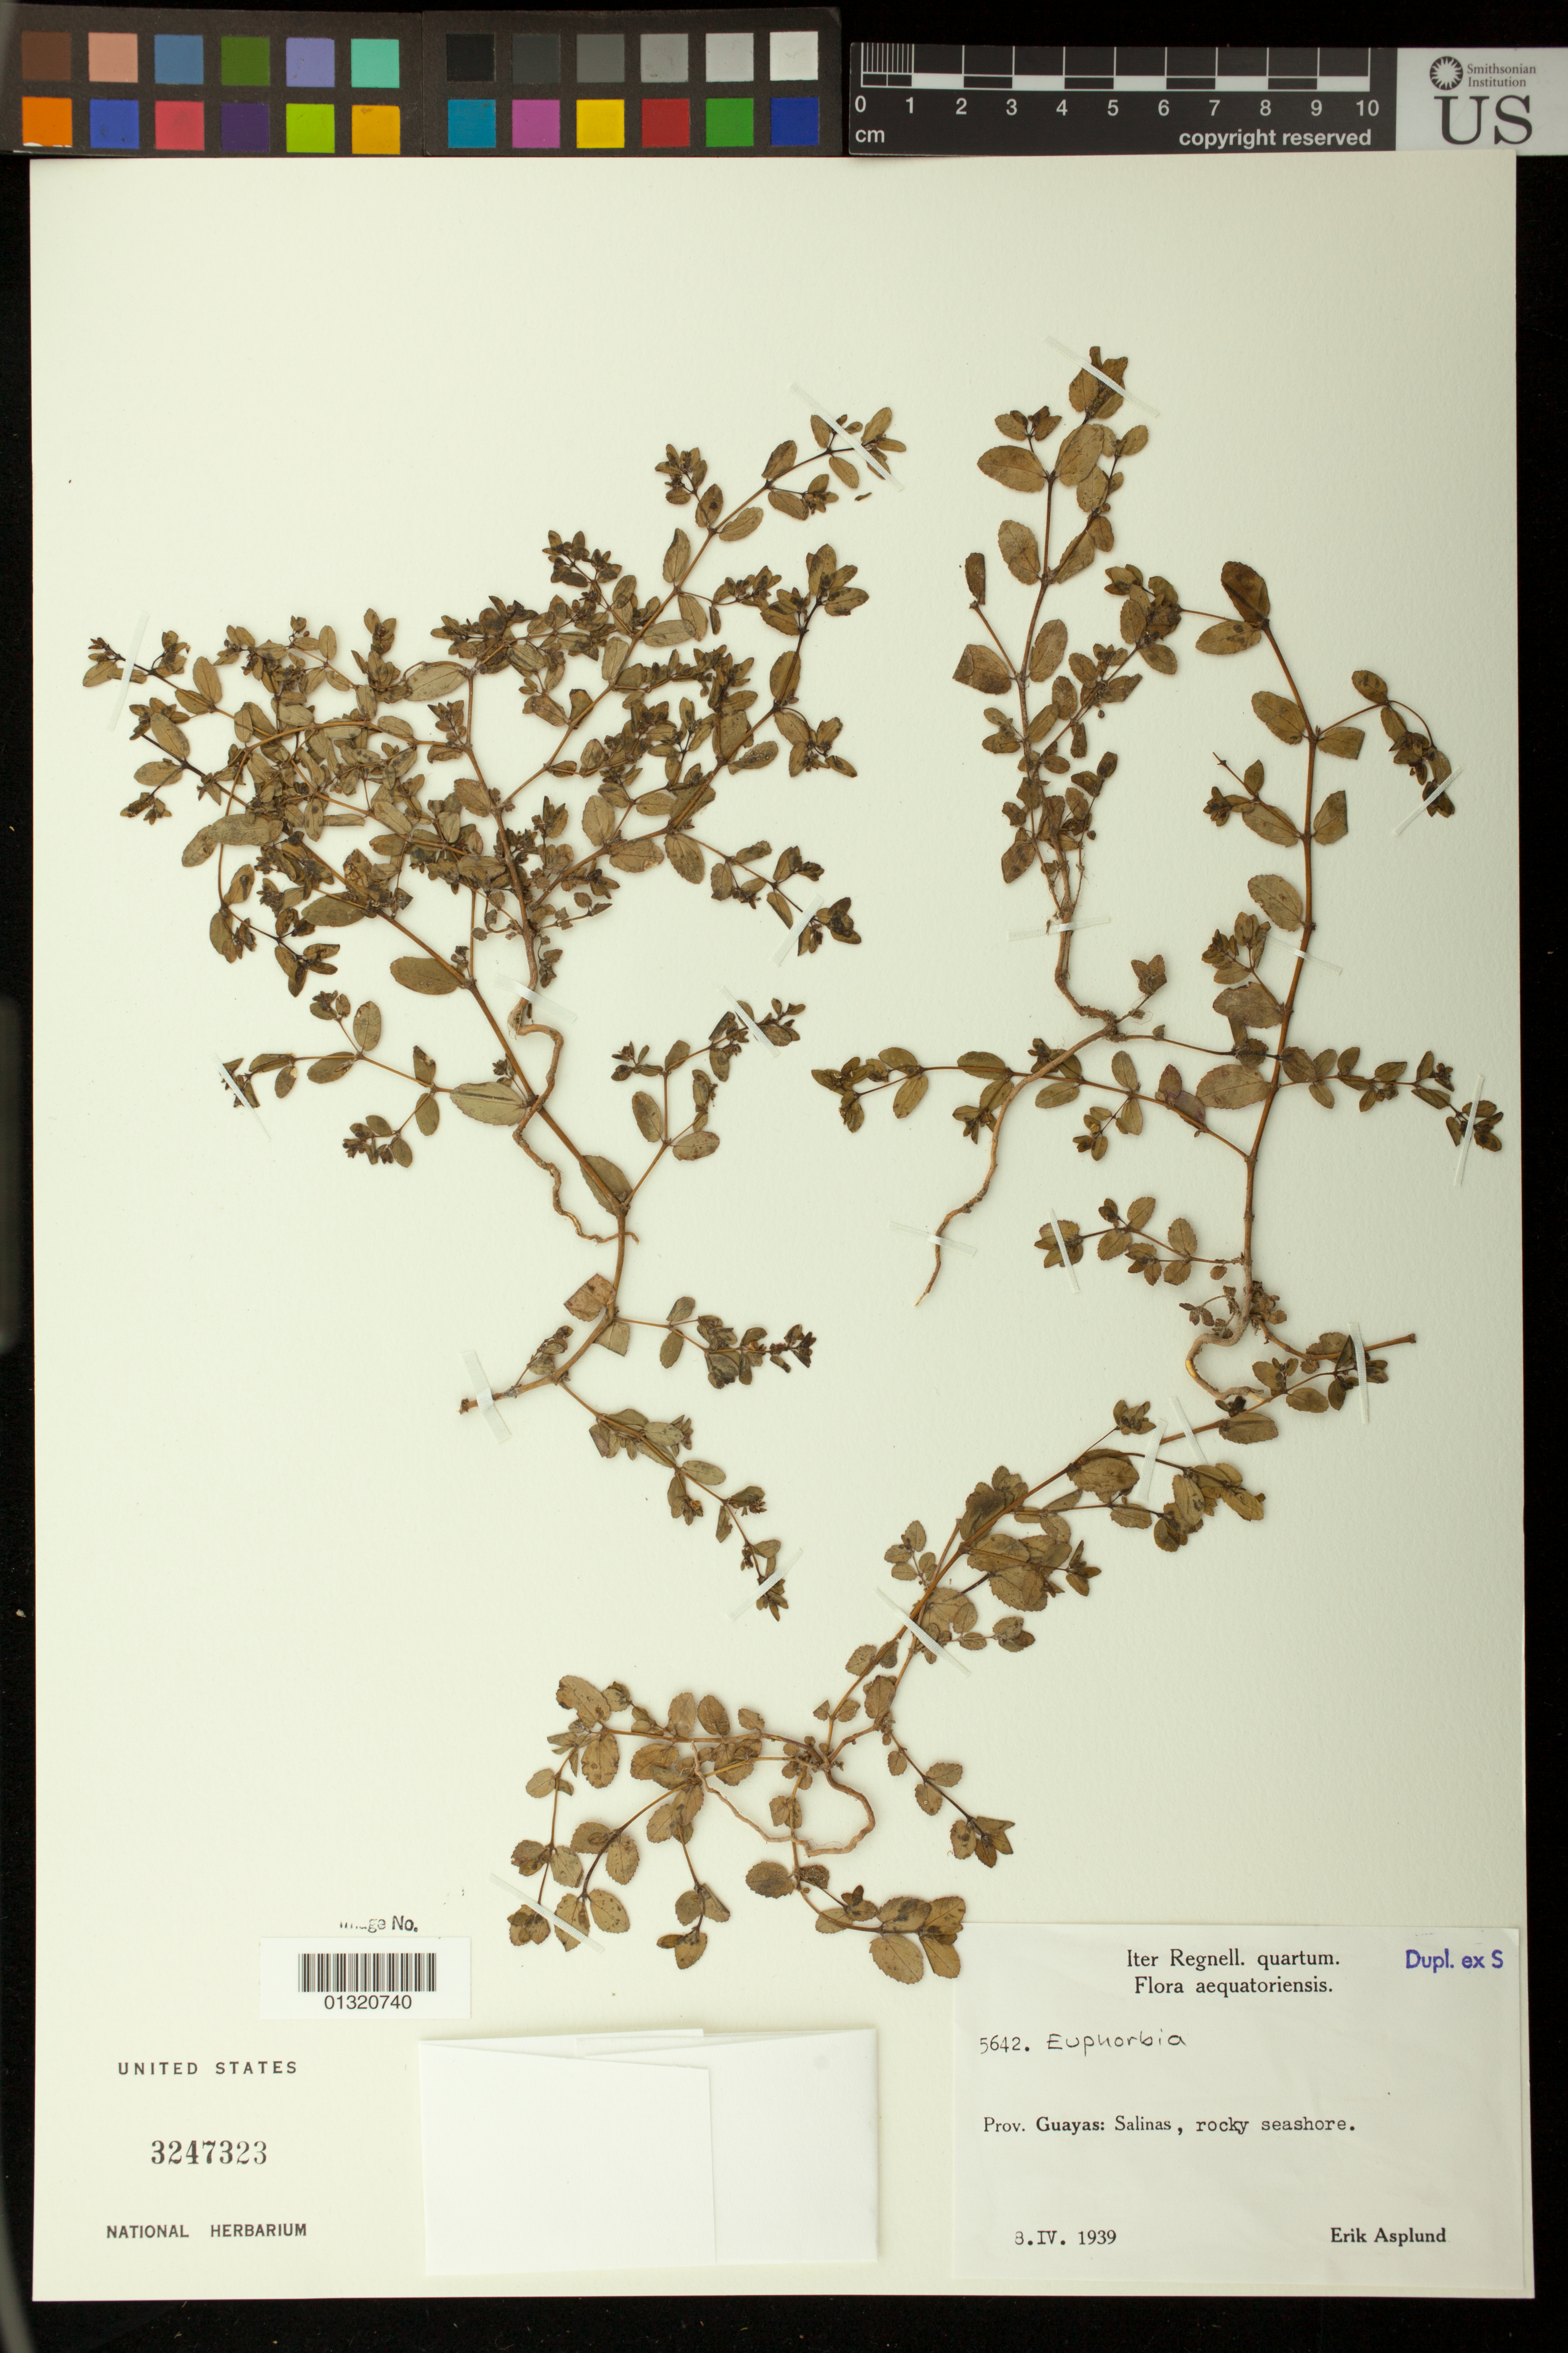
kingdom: Plantae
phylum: Tracheophyta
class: Magnoliopsida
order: Malpighiales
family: Euphorbiaceae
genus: Euphorbia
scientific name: Euphorbia sp.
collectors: E. Asplund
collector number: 5642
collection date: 1939-04-08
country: Ecuador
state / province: Guayas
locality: Salinas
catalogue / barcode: US 3247323